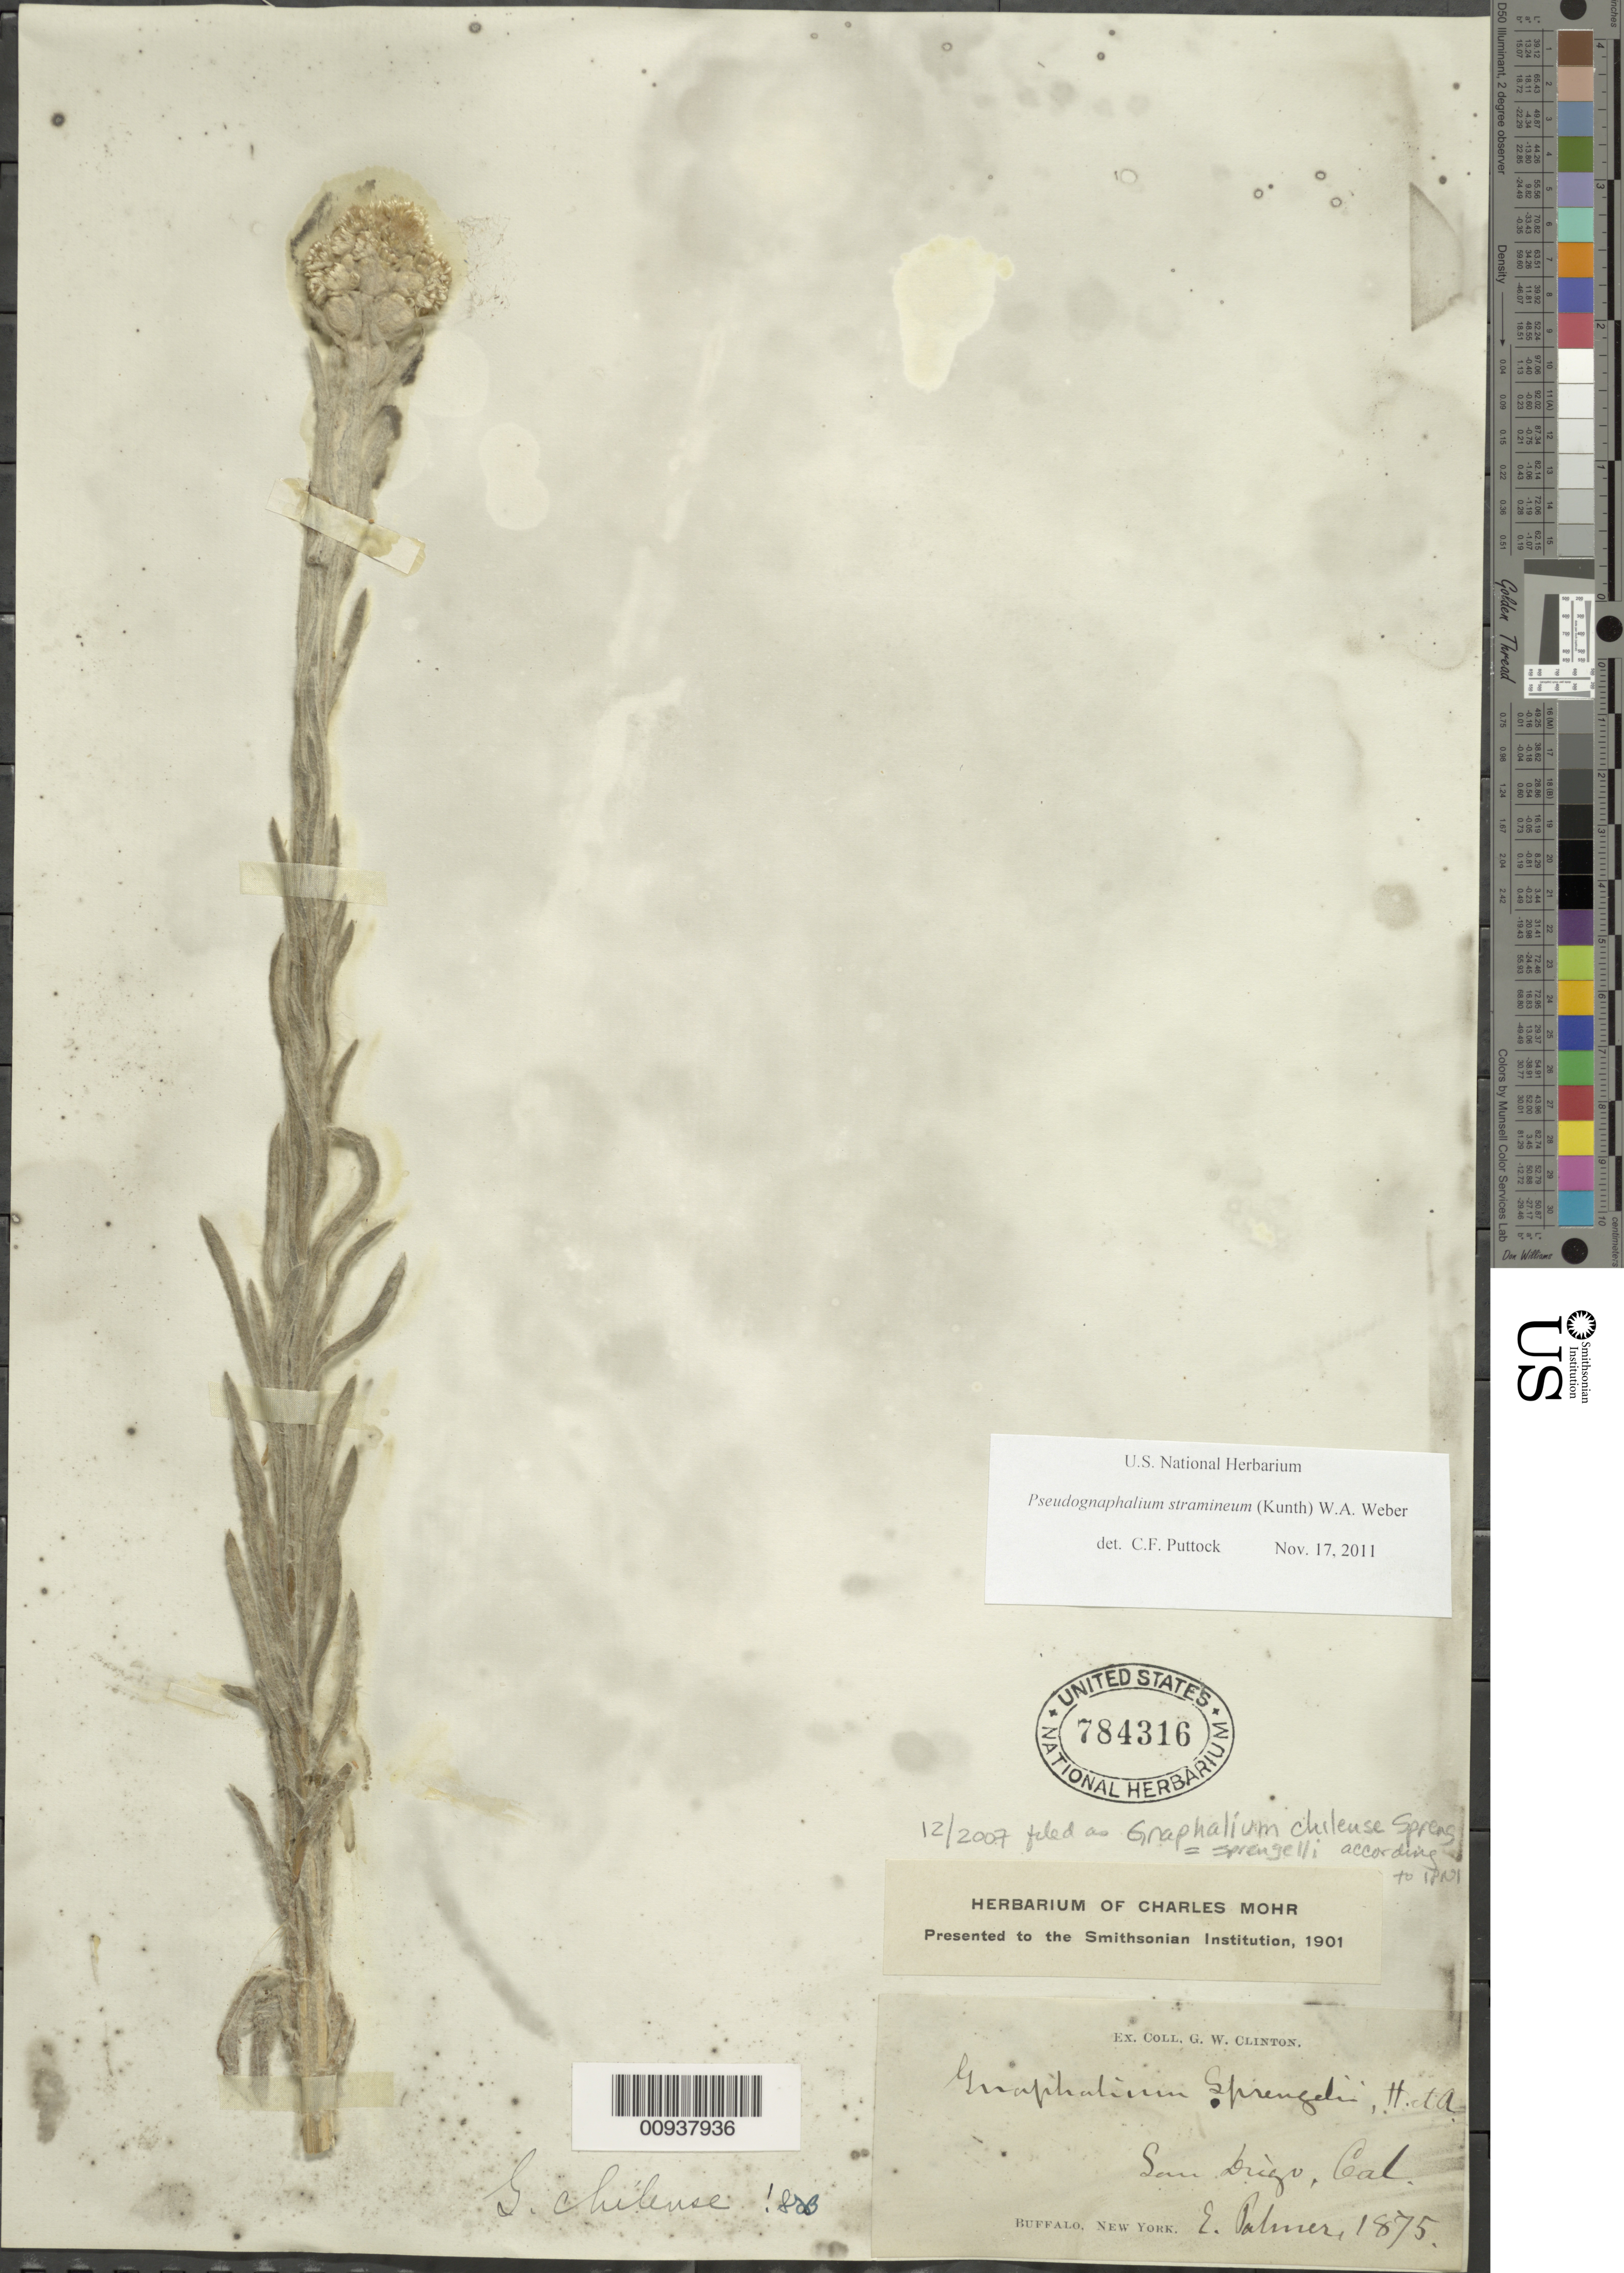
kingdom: Plantae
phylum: Tracheophyta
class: Magnoliopsida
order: Asterales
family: Asteraceae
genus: Pseudognaphalium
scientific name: Pseudognaphalium stramineum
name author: (Kunth) Anderb.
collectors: E. Palmer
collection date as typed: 1875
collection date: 1875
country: United States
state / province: California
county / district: San Diego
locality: San Diego.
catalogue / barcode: US 784316